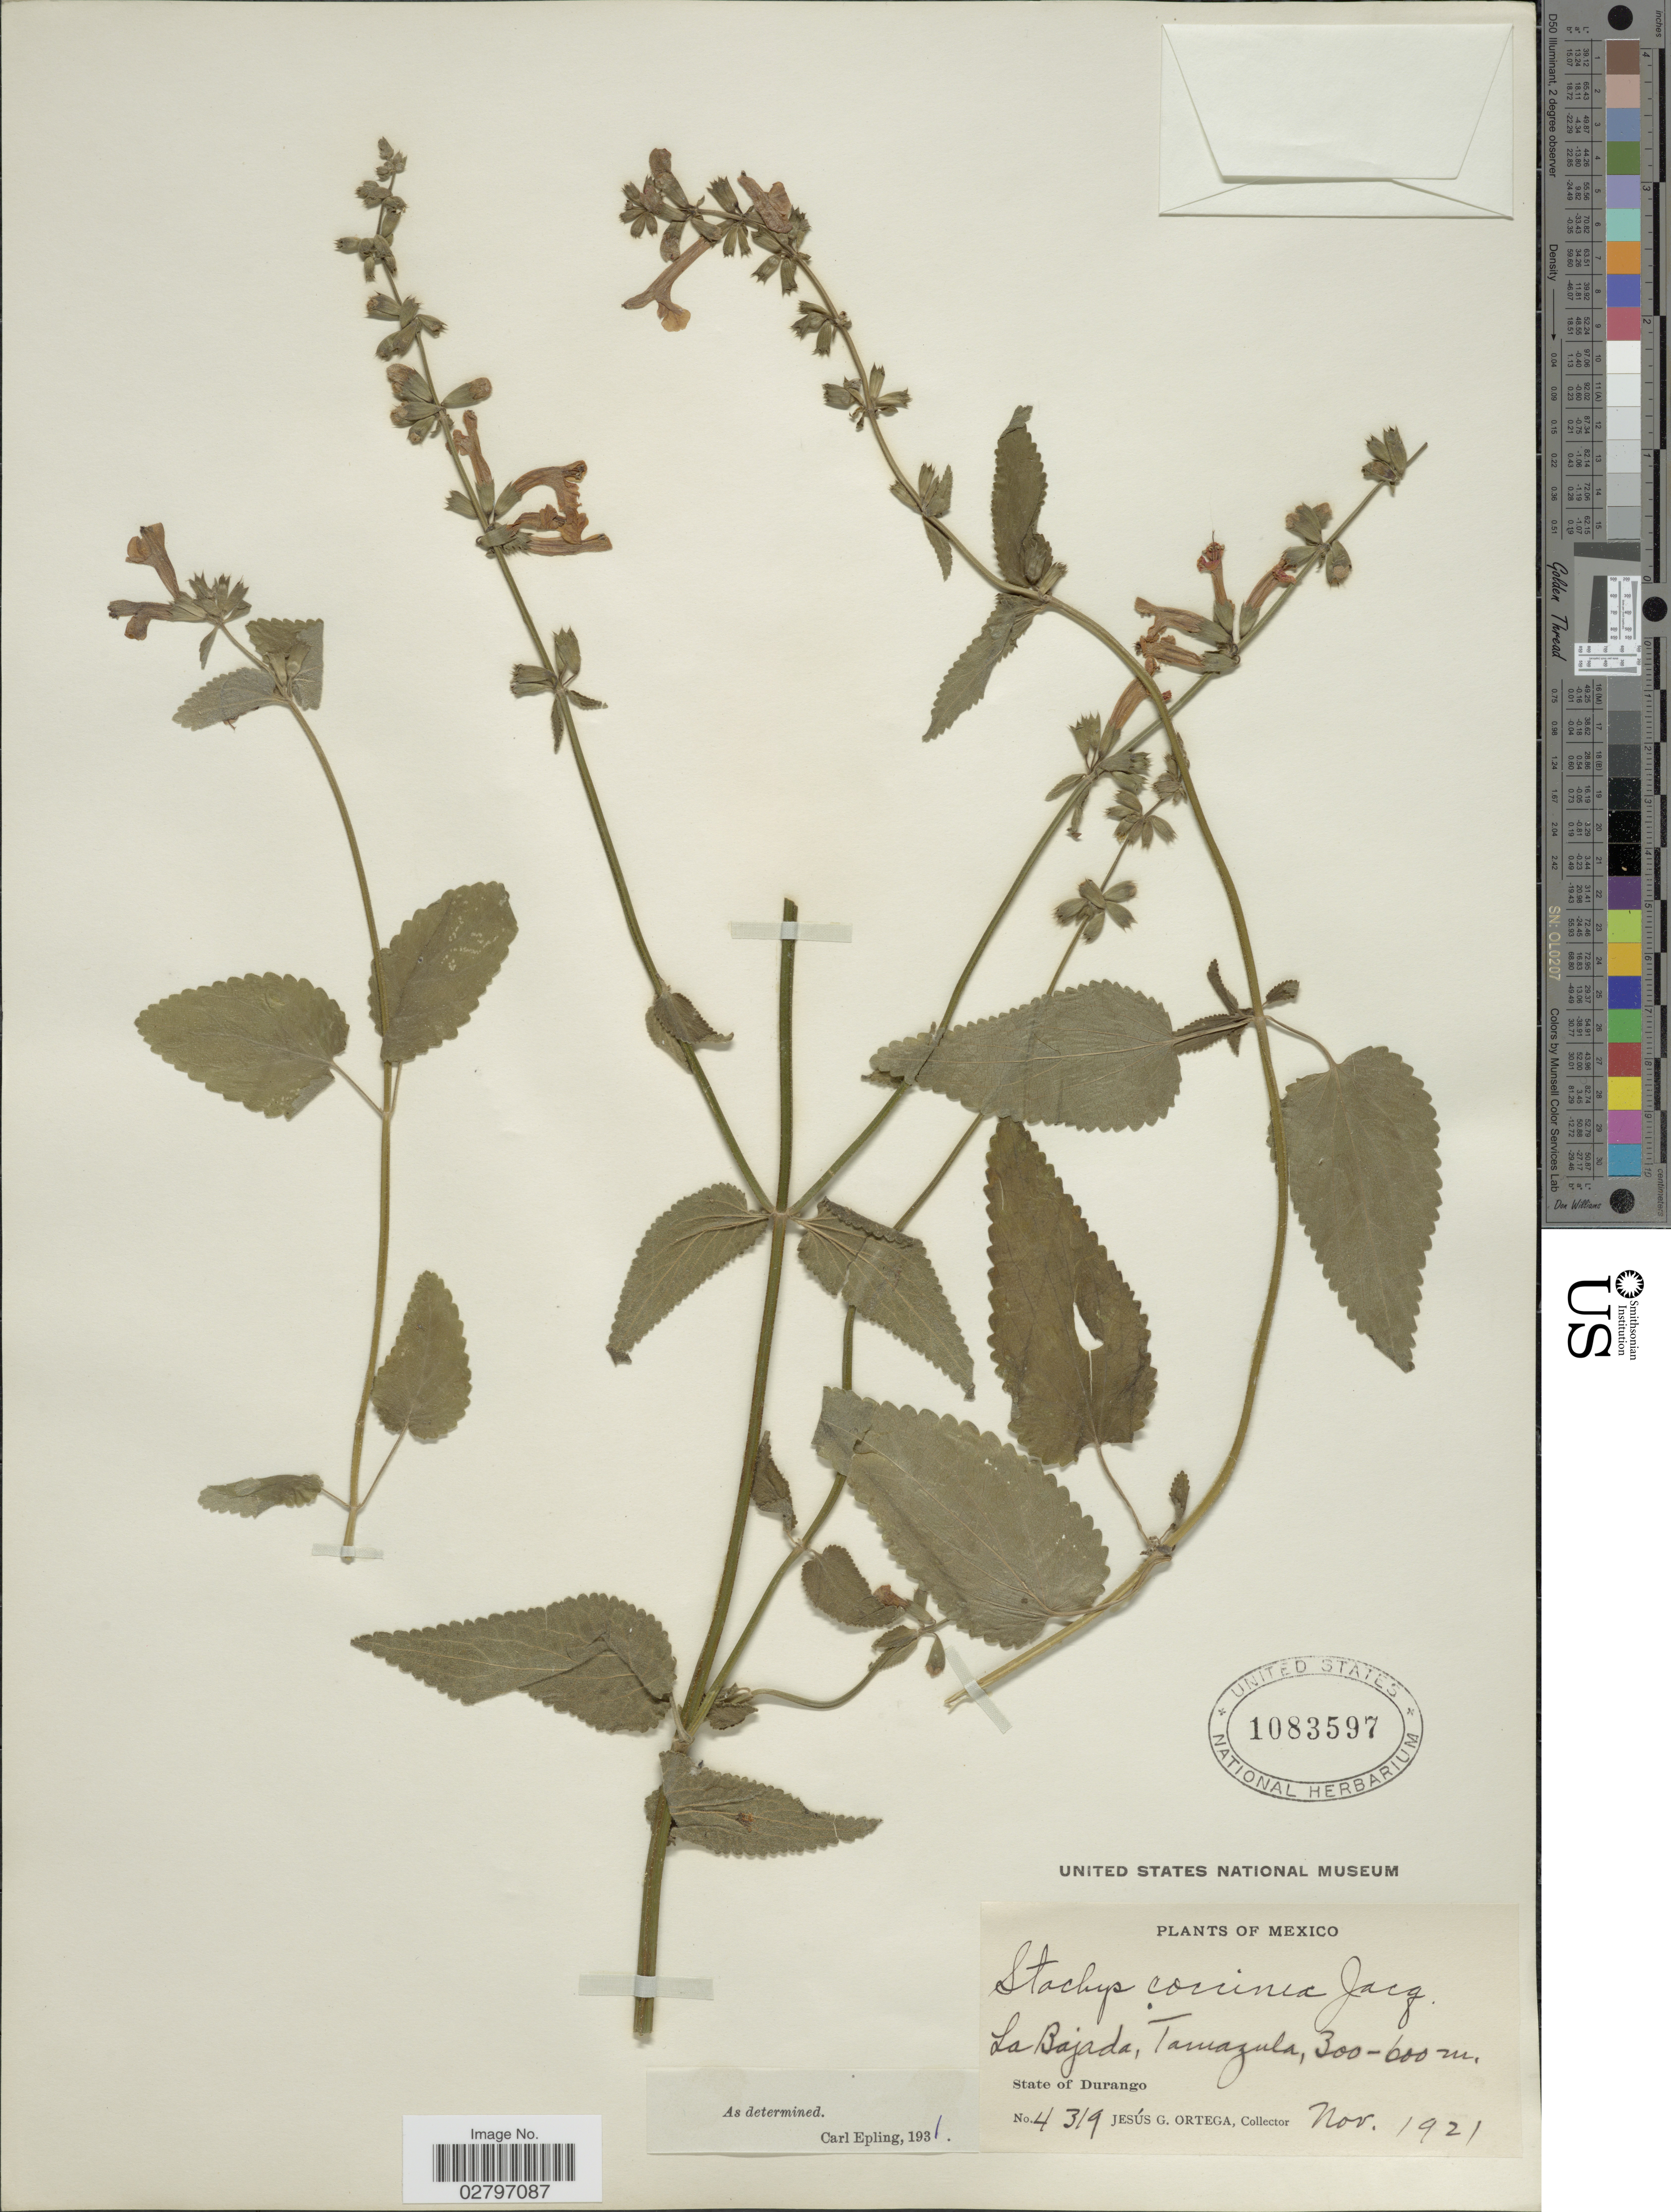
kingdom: Plantae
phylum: Tracheophyta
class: Magnoliopsida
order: Lamiales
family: Lamiaceae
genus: Stachys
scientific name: Stachys coccinea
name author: Ortega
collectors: J. Ortega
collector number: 4319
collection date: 1921-11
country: Mexico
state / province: Durango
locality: La Bajada, Tamazula.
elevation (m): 300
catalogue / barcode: US 1083597